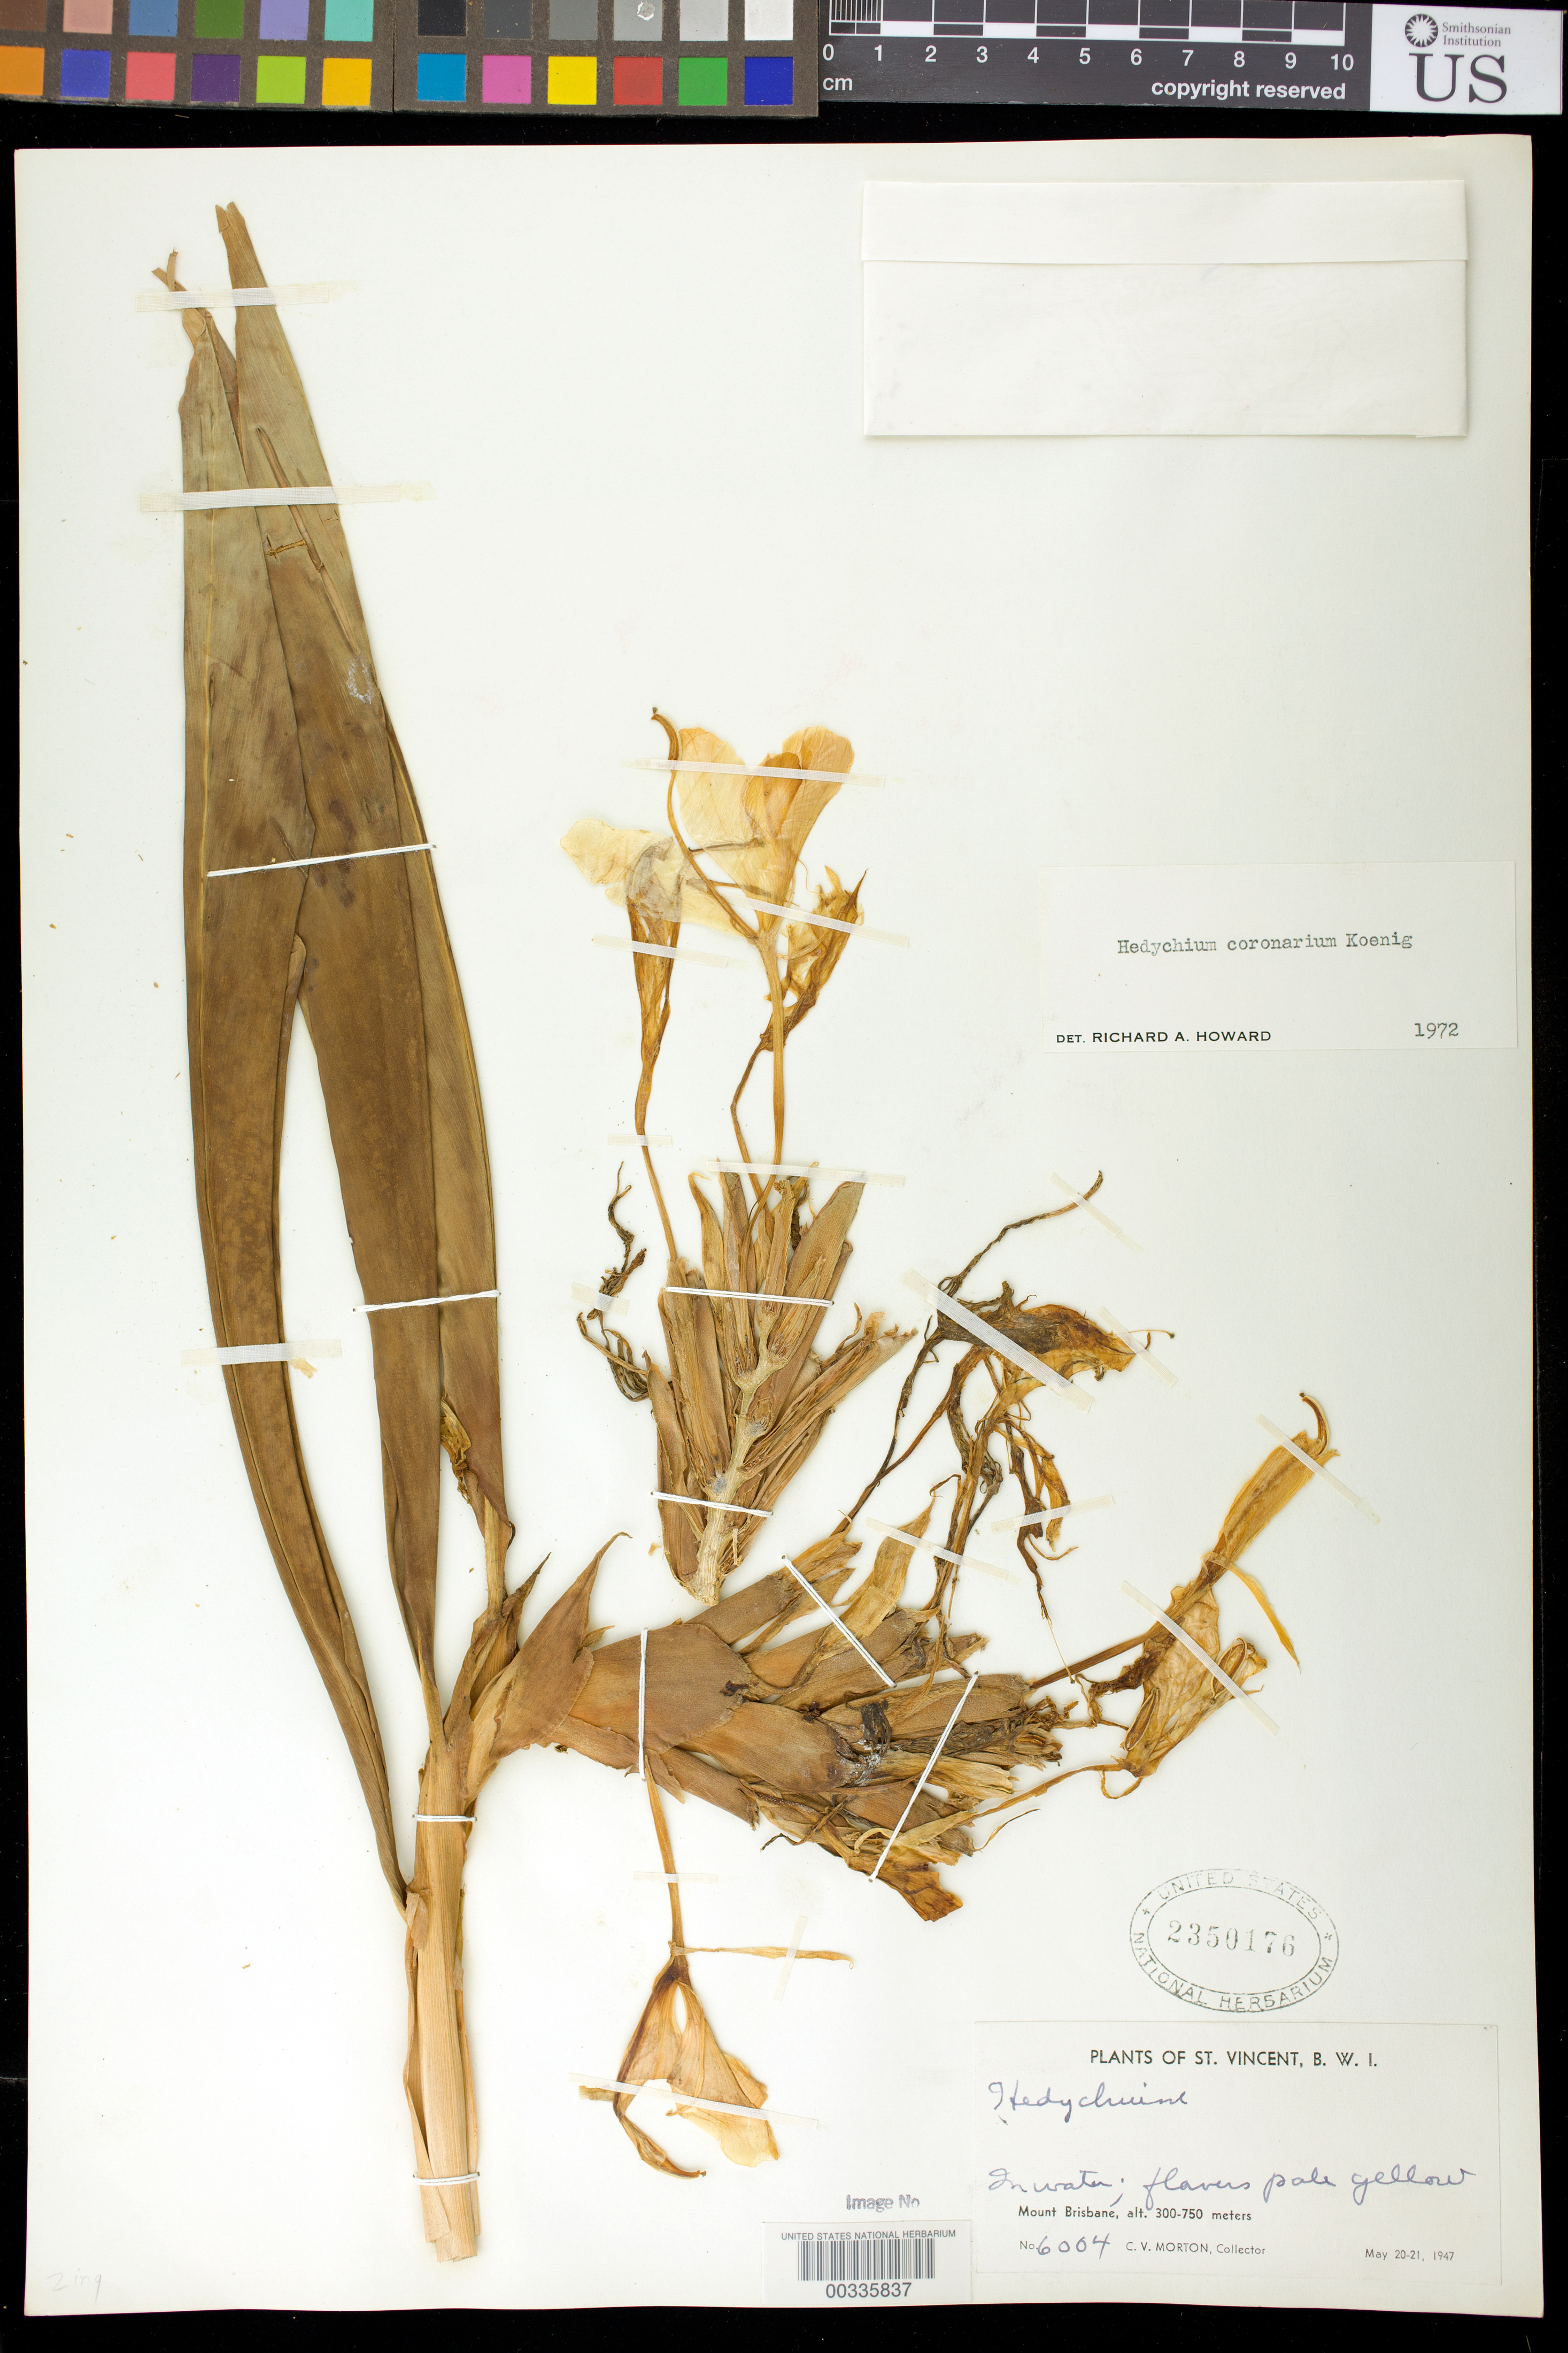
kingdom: Plantae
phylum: Tracheophyta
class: Liliopsida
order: Zingiberales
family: Zingiberaceae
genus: Hedychium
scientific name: Hedychium coronarium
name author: J. Koenig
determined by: Howard, R. A.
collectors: C. V. Morton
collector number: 6004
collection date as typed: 20 May 1947 to 21 May 1947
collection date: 1947-05-20/1947-05-21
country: St. Vincent - Grenadines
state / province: Saint David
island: St. Vincent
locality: Mount brisbane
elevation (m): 300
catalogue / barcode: US 2350176